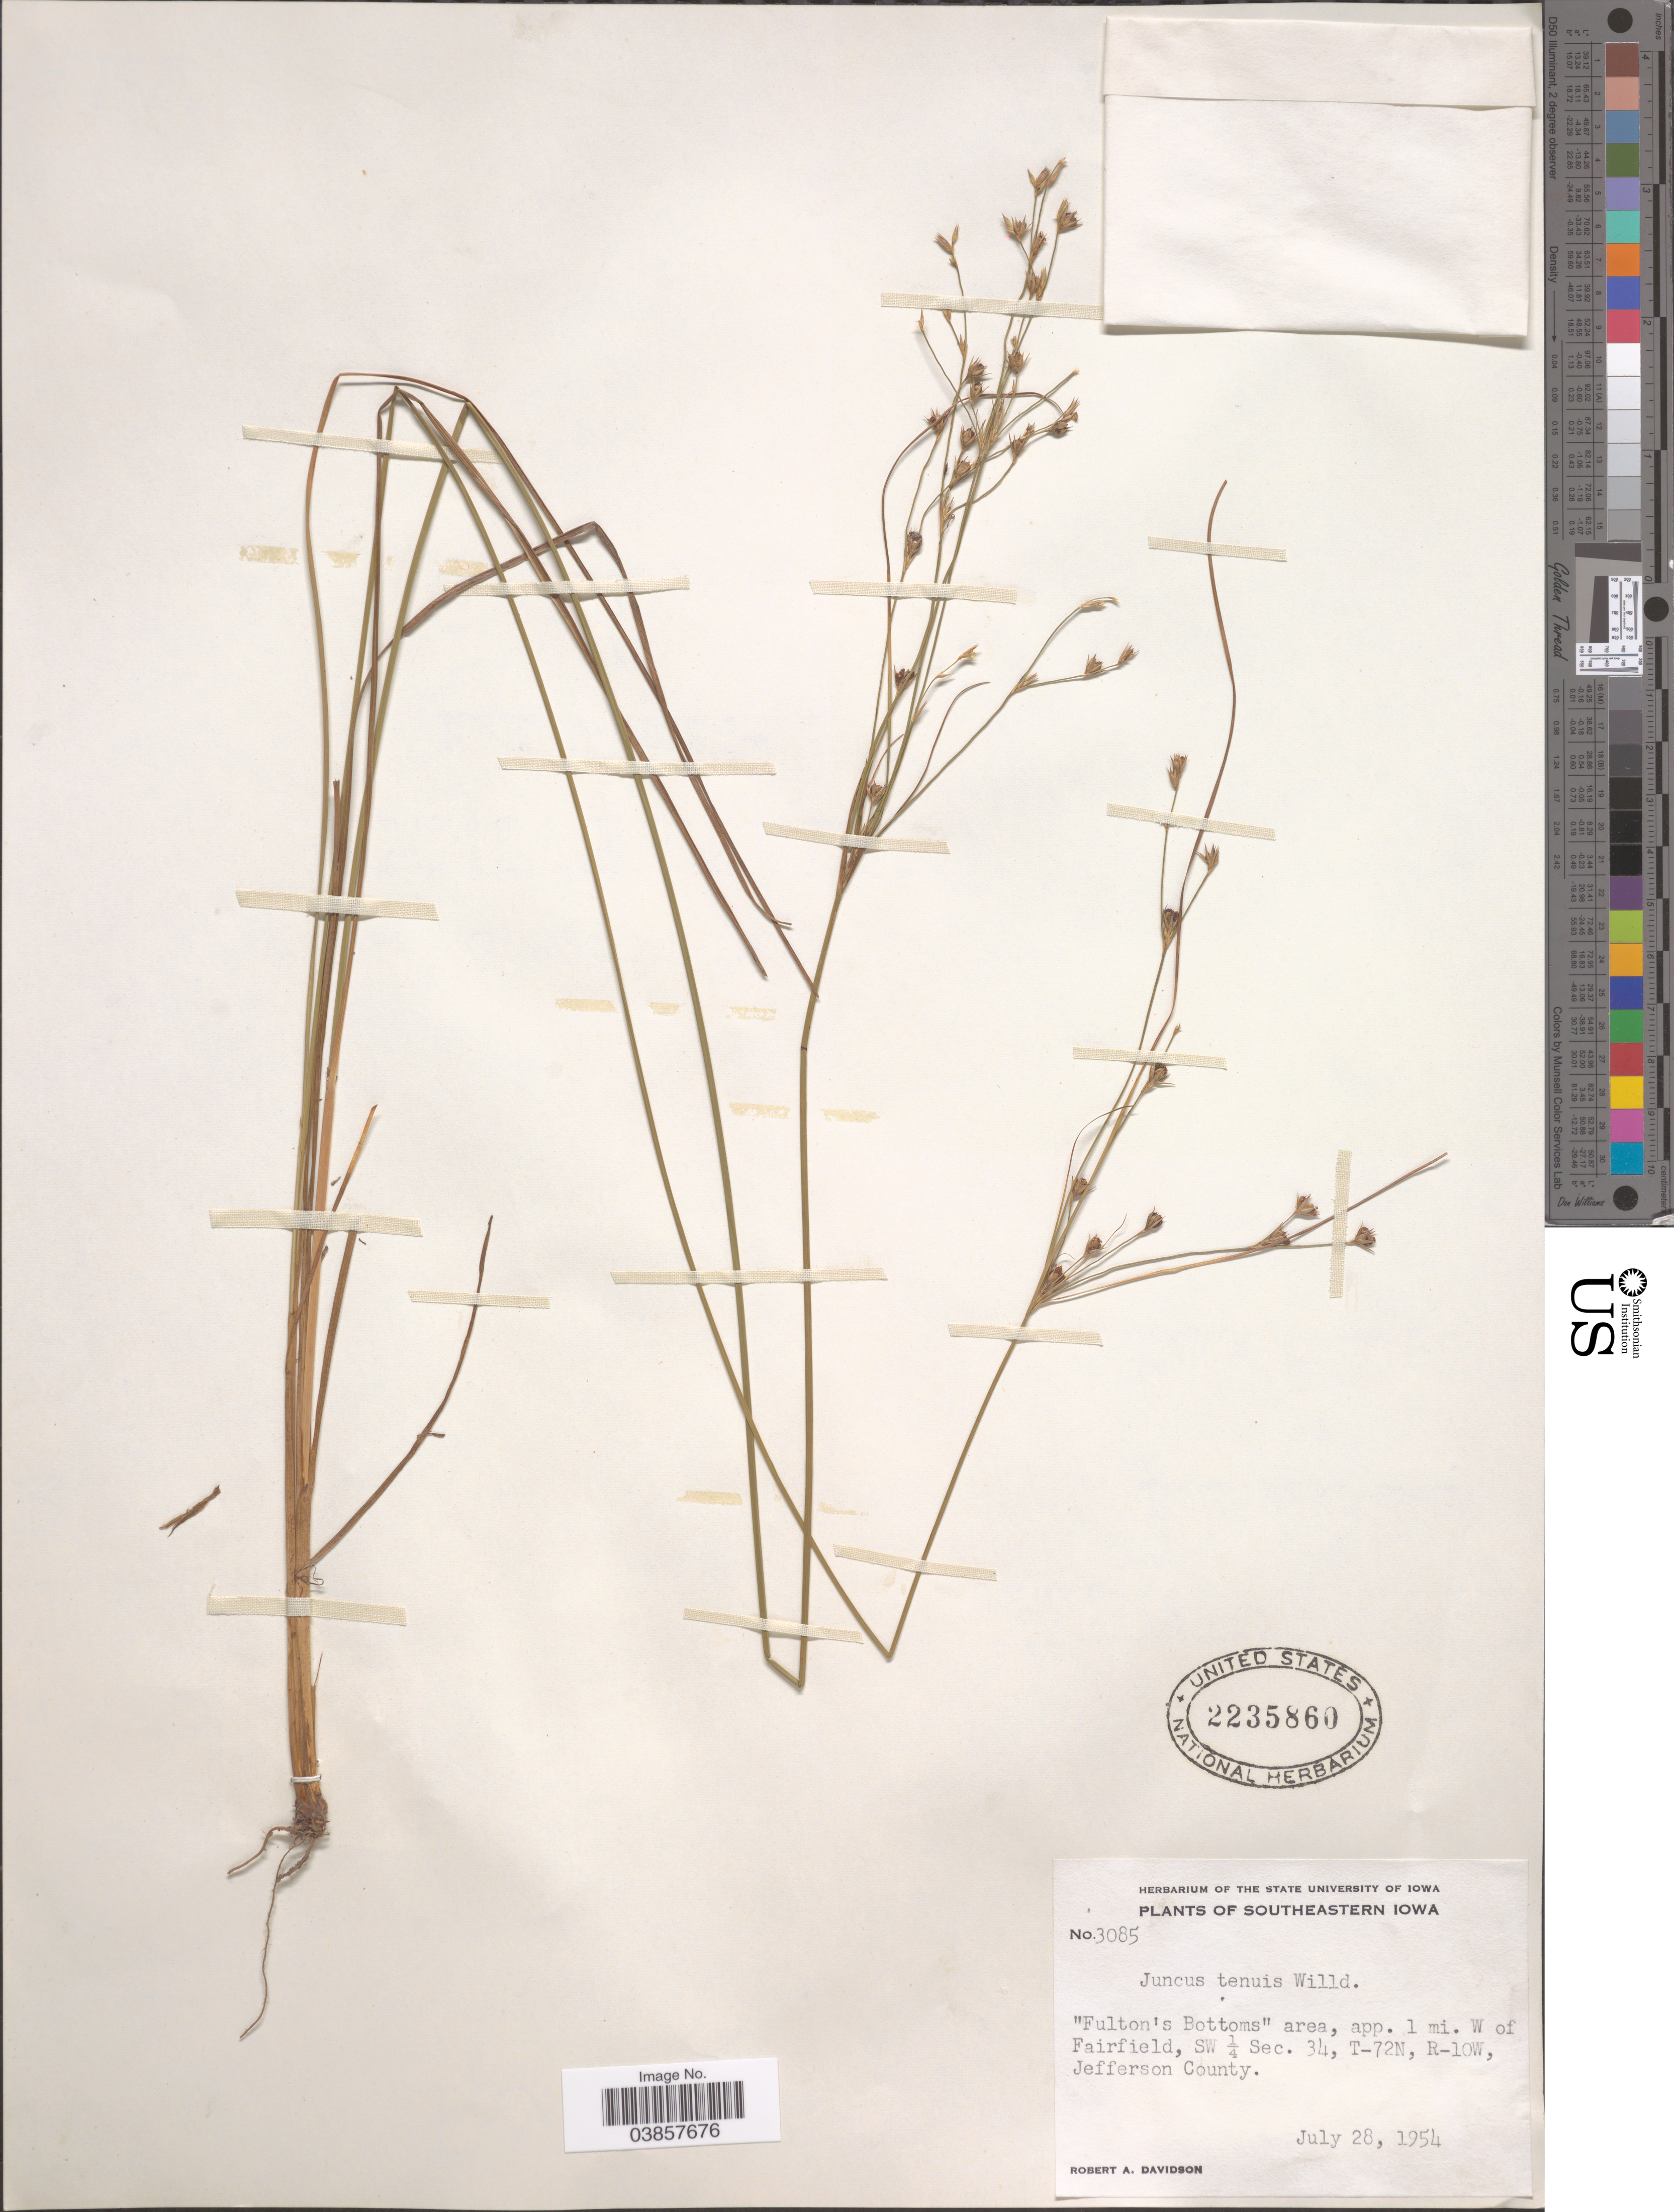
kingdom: Plantae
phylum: Tracheophyta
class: Liliopsida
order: Poales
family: Juncaceae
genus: Juncus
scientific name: Juncus tenuis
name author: Willd.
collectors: R. A. Davidson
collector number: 3085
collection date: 1954-07-28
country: United States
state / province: Iowa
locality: Southeastern Iowa. "Fulton's Bottoms" area, app. 1 mi. W of Fairfield, SW ¼ Sec. 34, T-72N, R-10W, Jefferson County.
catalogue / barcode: US 2235860